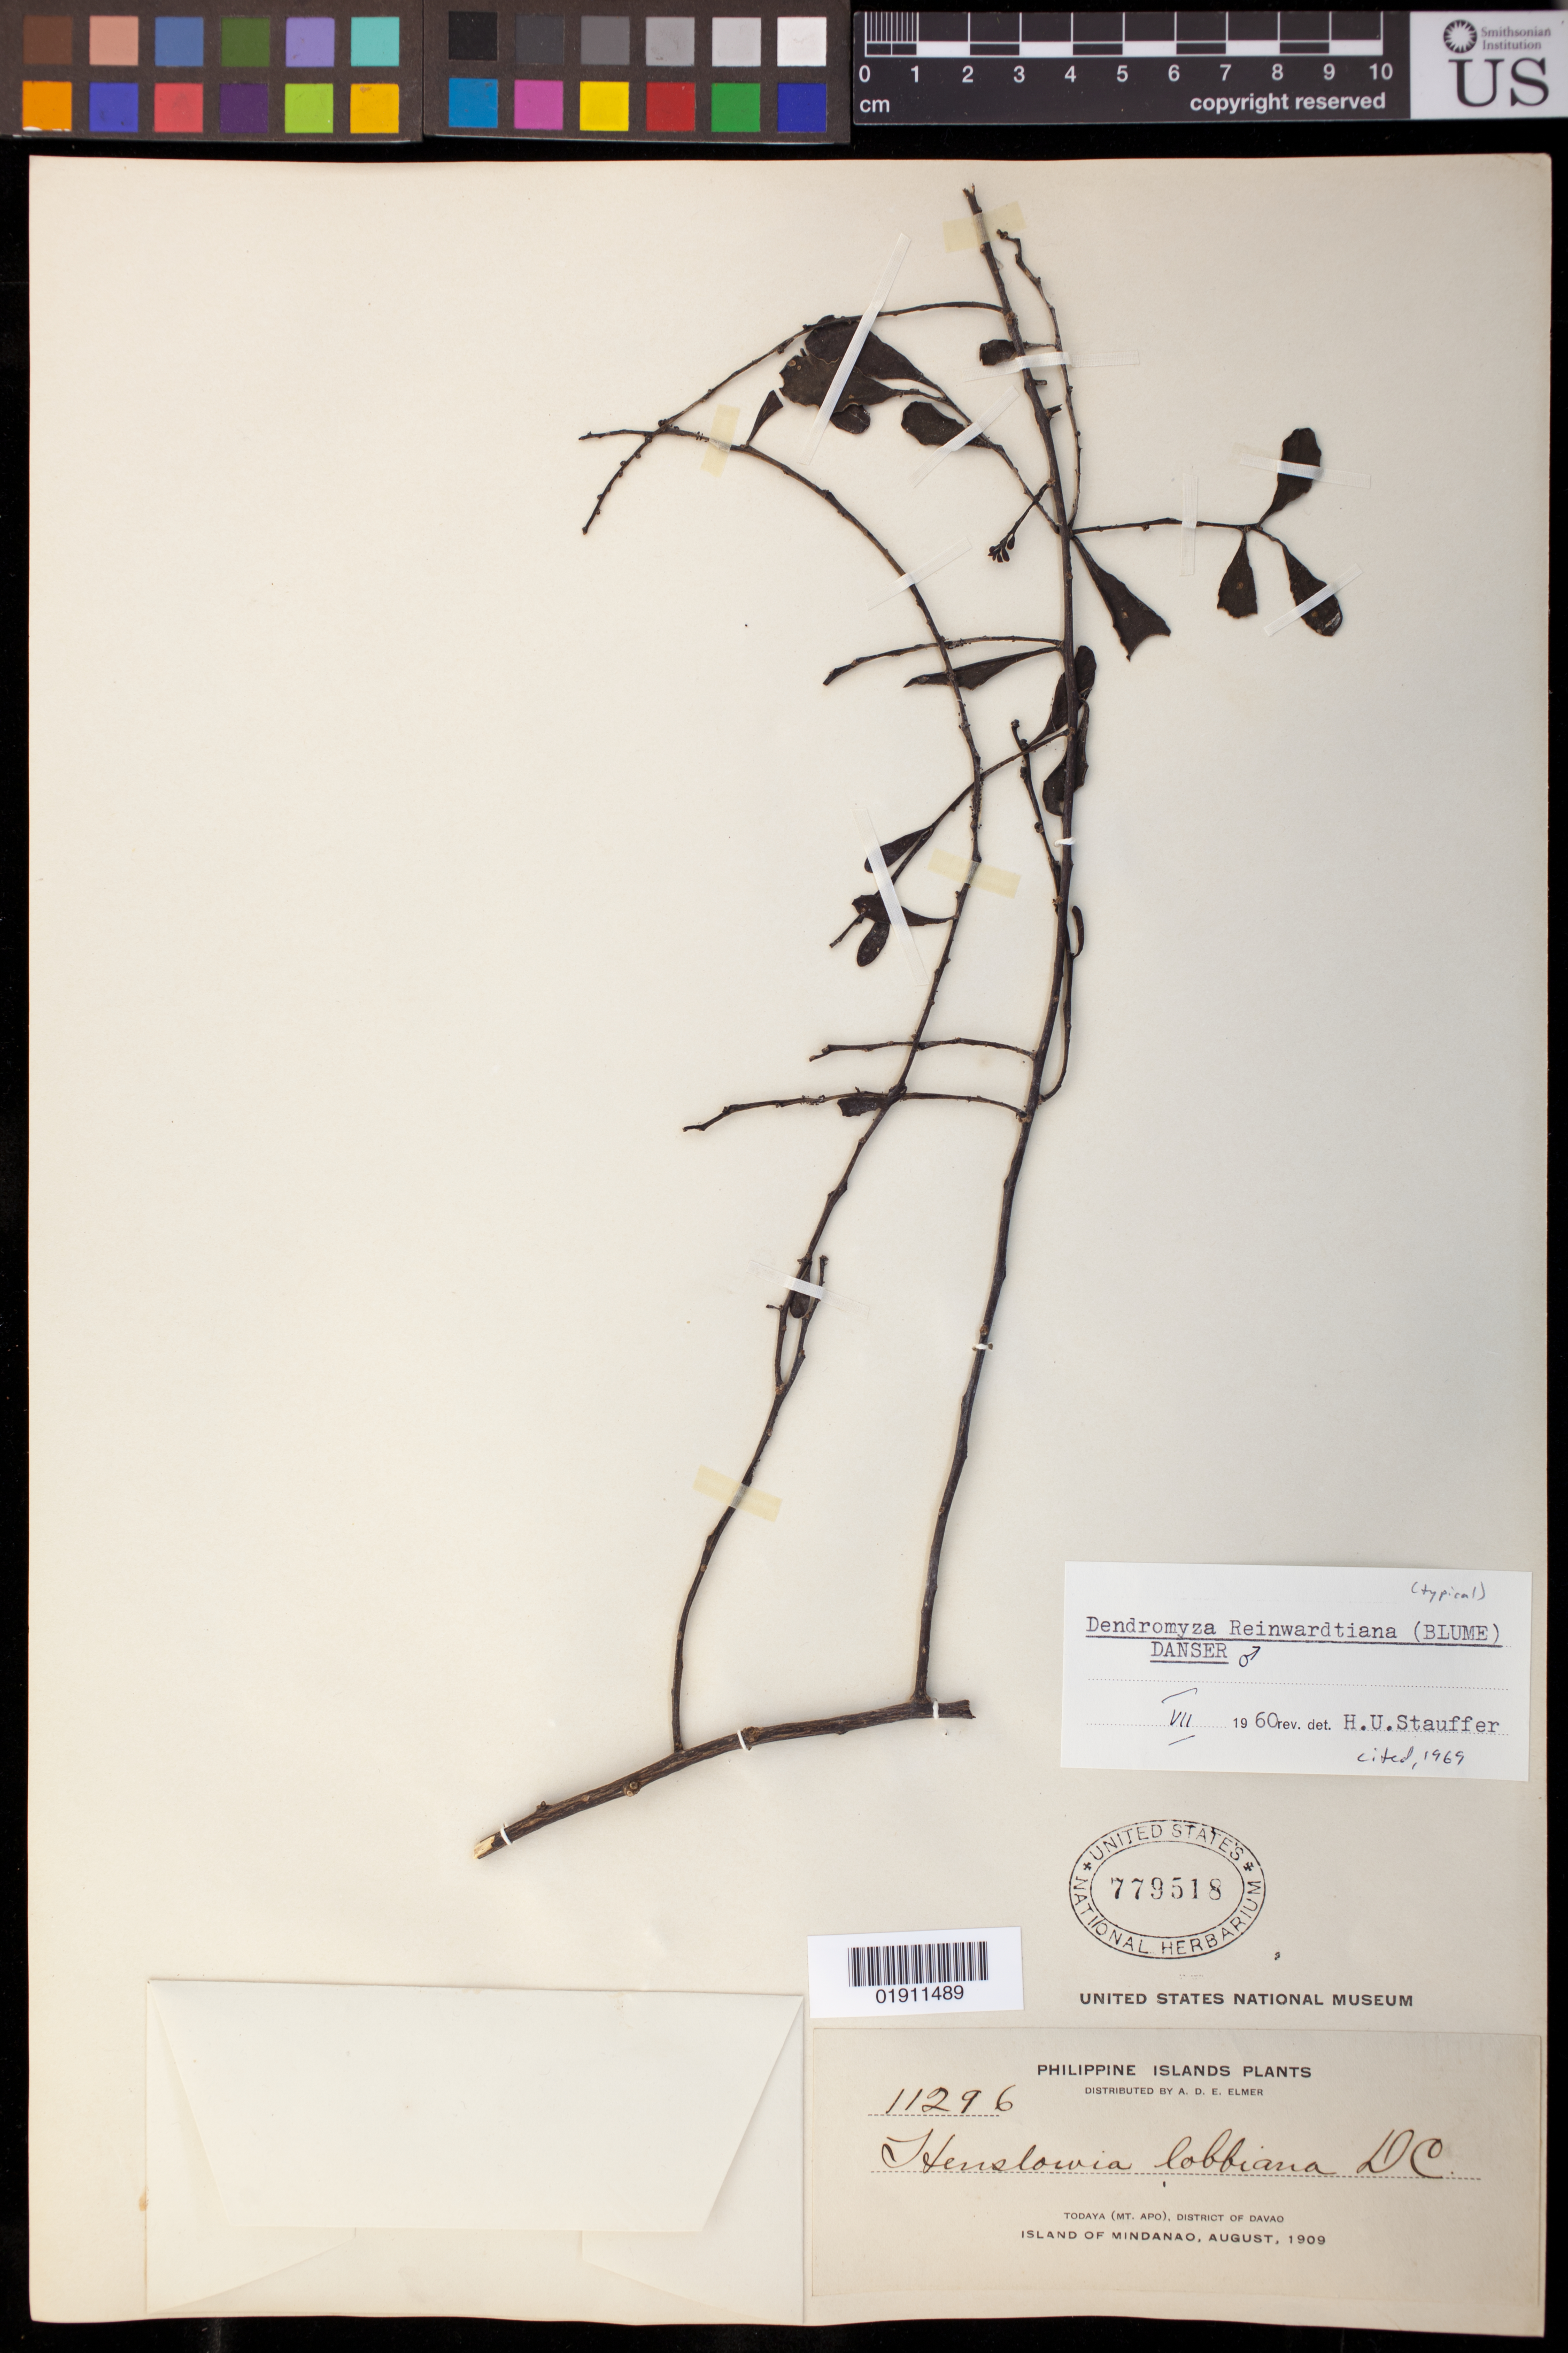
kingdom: Plantae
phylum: Tracheophyta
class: Magnoliopsida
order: Santalales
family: Amphorogynaceae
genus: Dendromyza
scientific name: Dendromyza reinwardtiana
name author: (Blume) Danser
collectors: A. D. E. Elmer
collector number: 11296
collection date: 1909-08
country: Philippines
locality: Mt. Apo (Todaya), Island of Mindanao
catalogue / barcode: US 779518